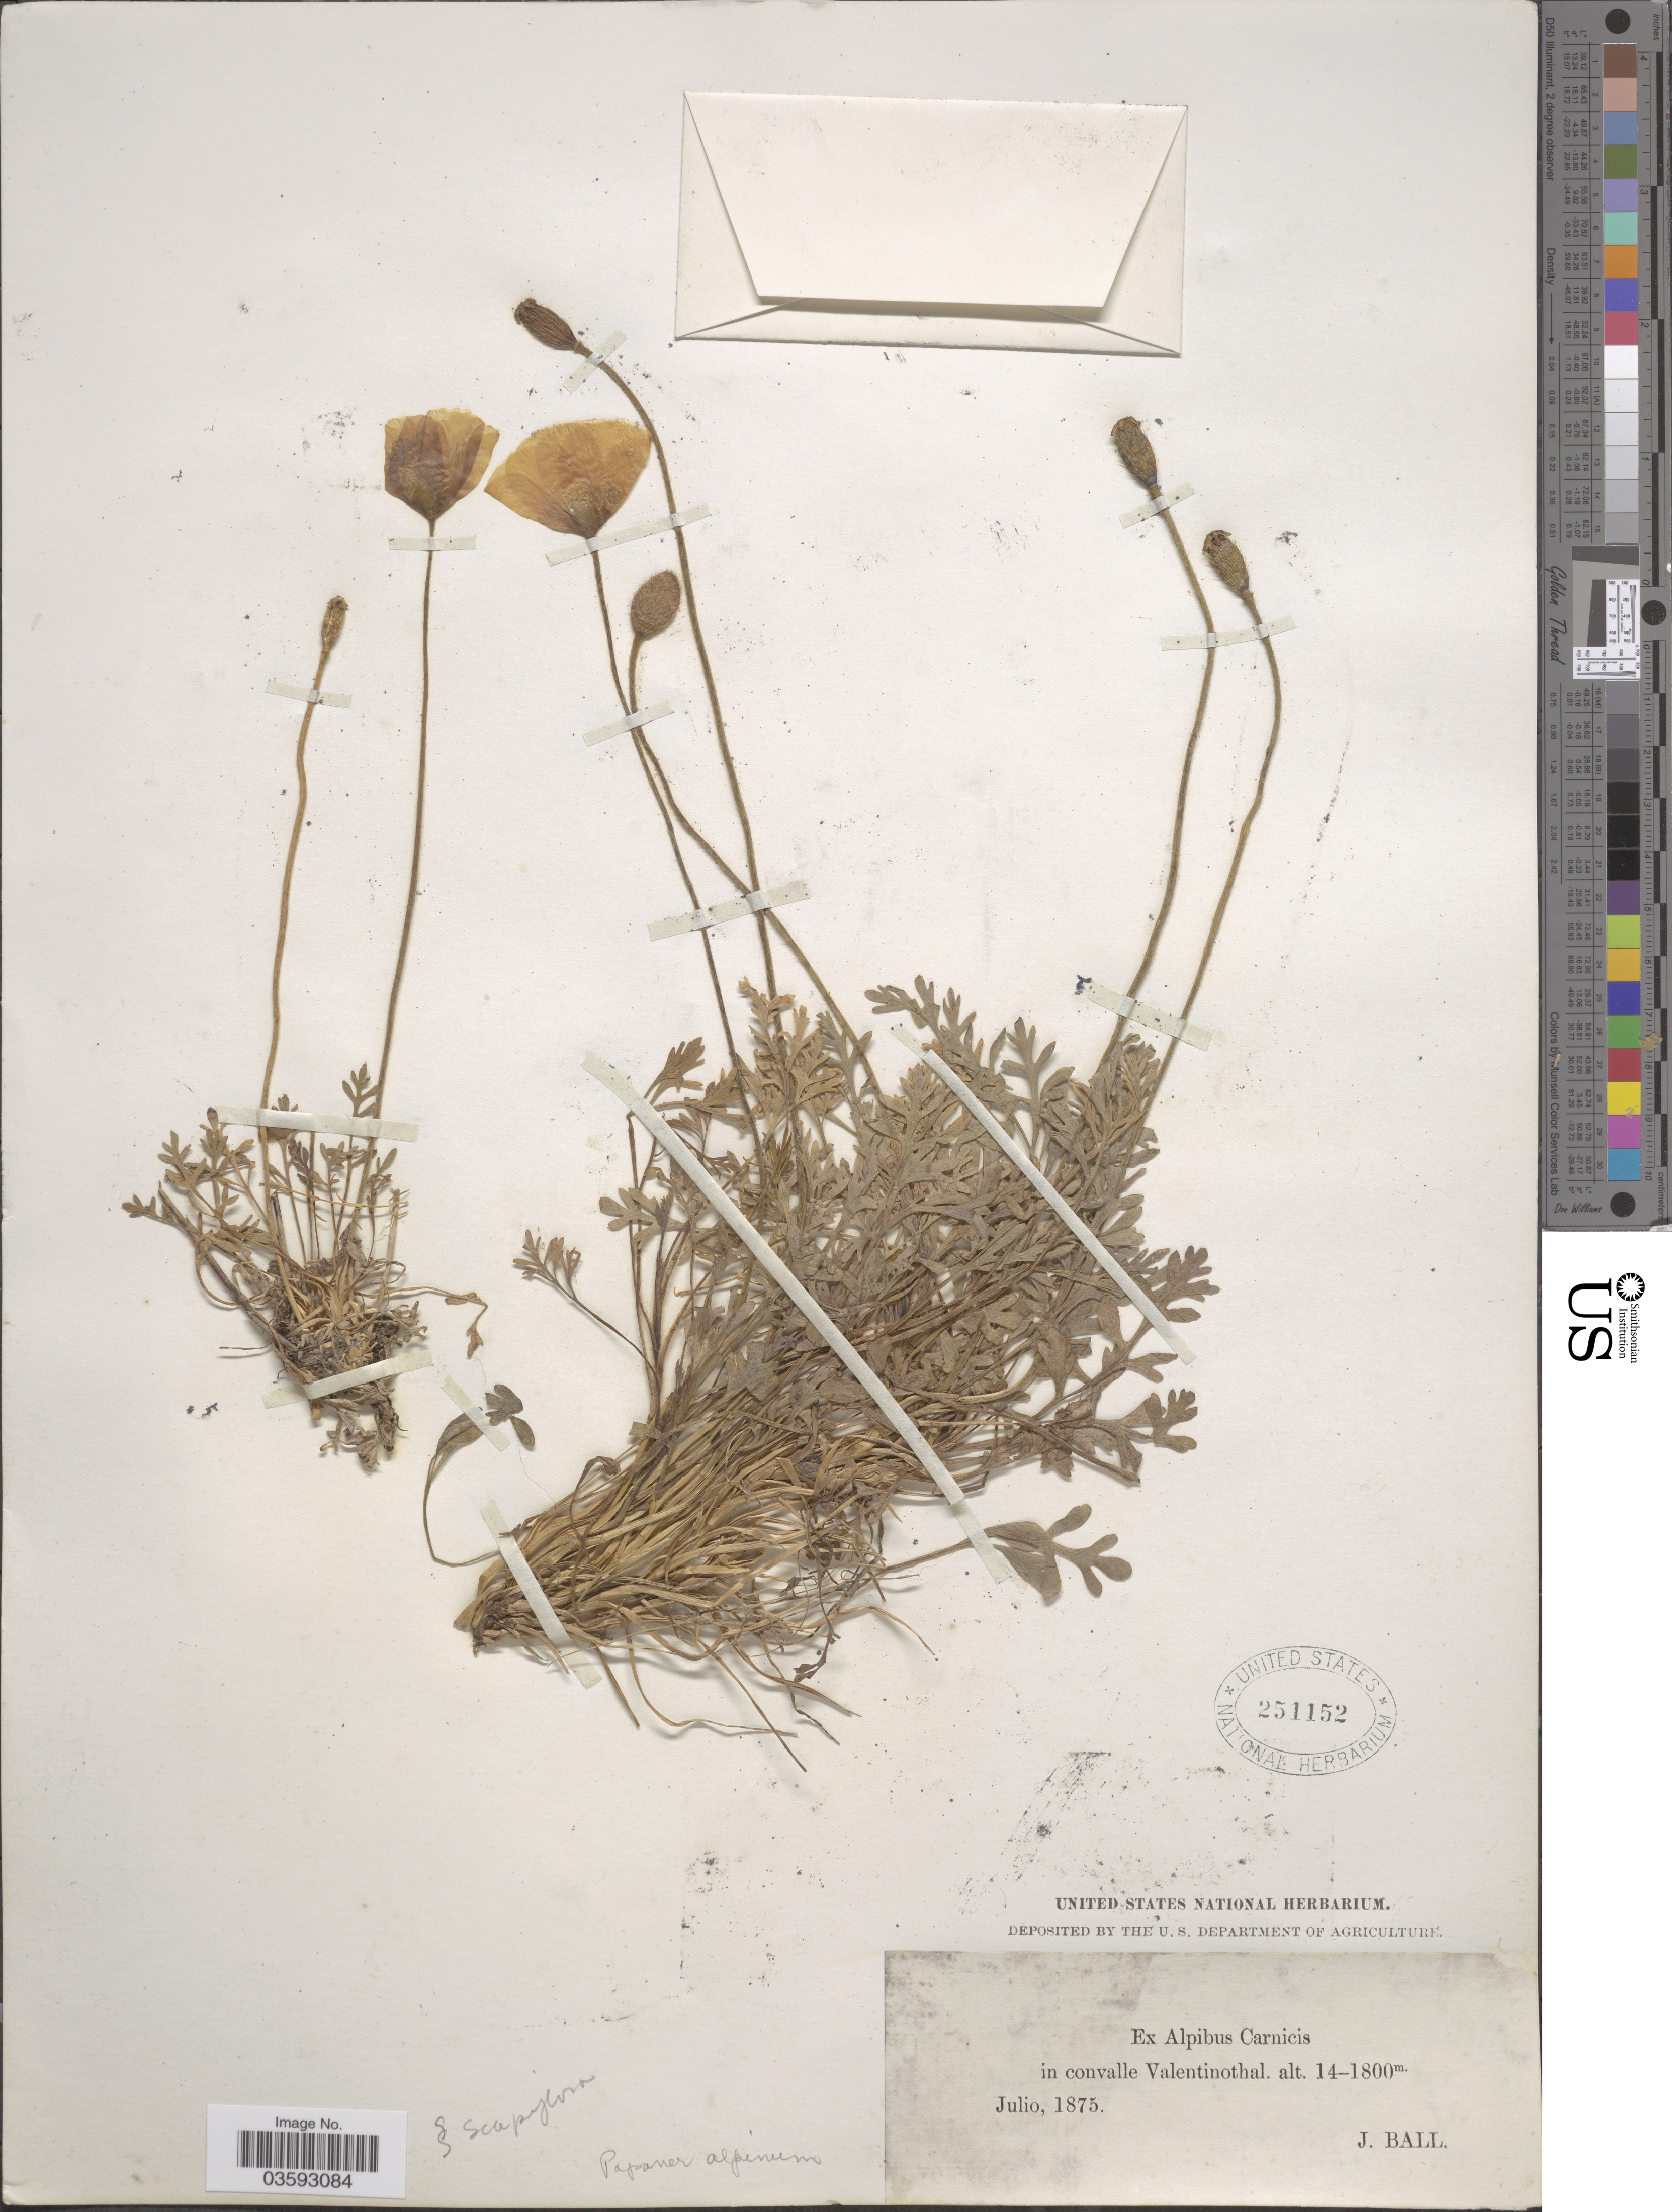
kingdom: Plantae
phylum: Tracheophyta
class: Magnoliopsida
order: Ranunculales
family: Papaveraceae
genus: Papaver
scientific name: Papaver alpinum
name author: L.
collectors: J. Ball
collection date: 1875-07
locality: Ex Alpibus Carnicis in convalle Valentinothal.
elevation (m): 1400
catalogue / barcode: US 251152